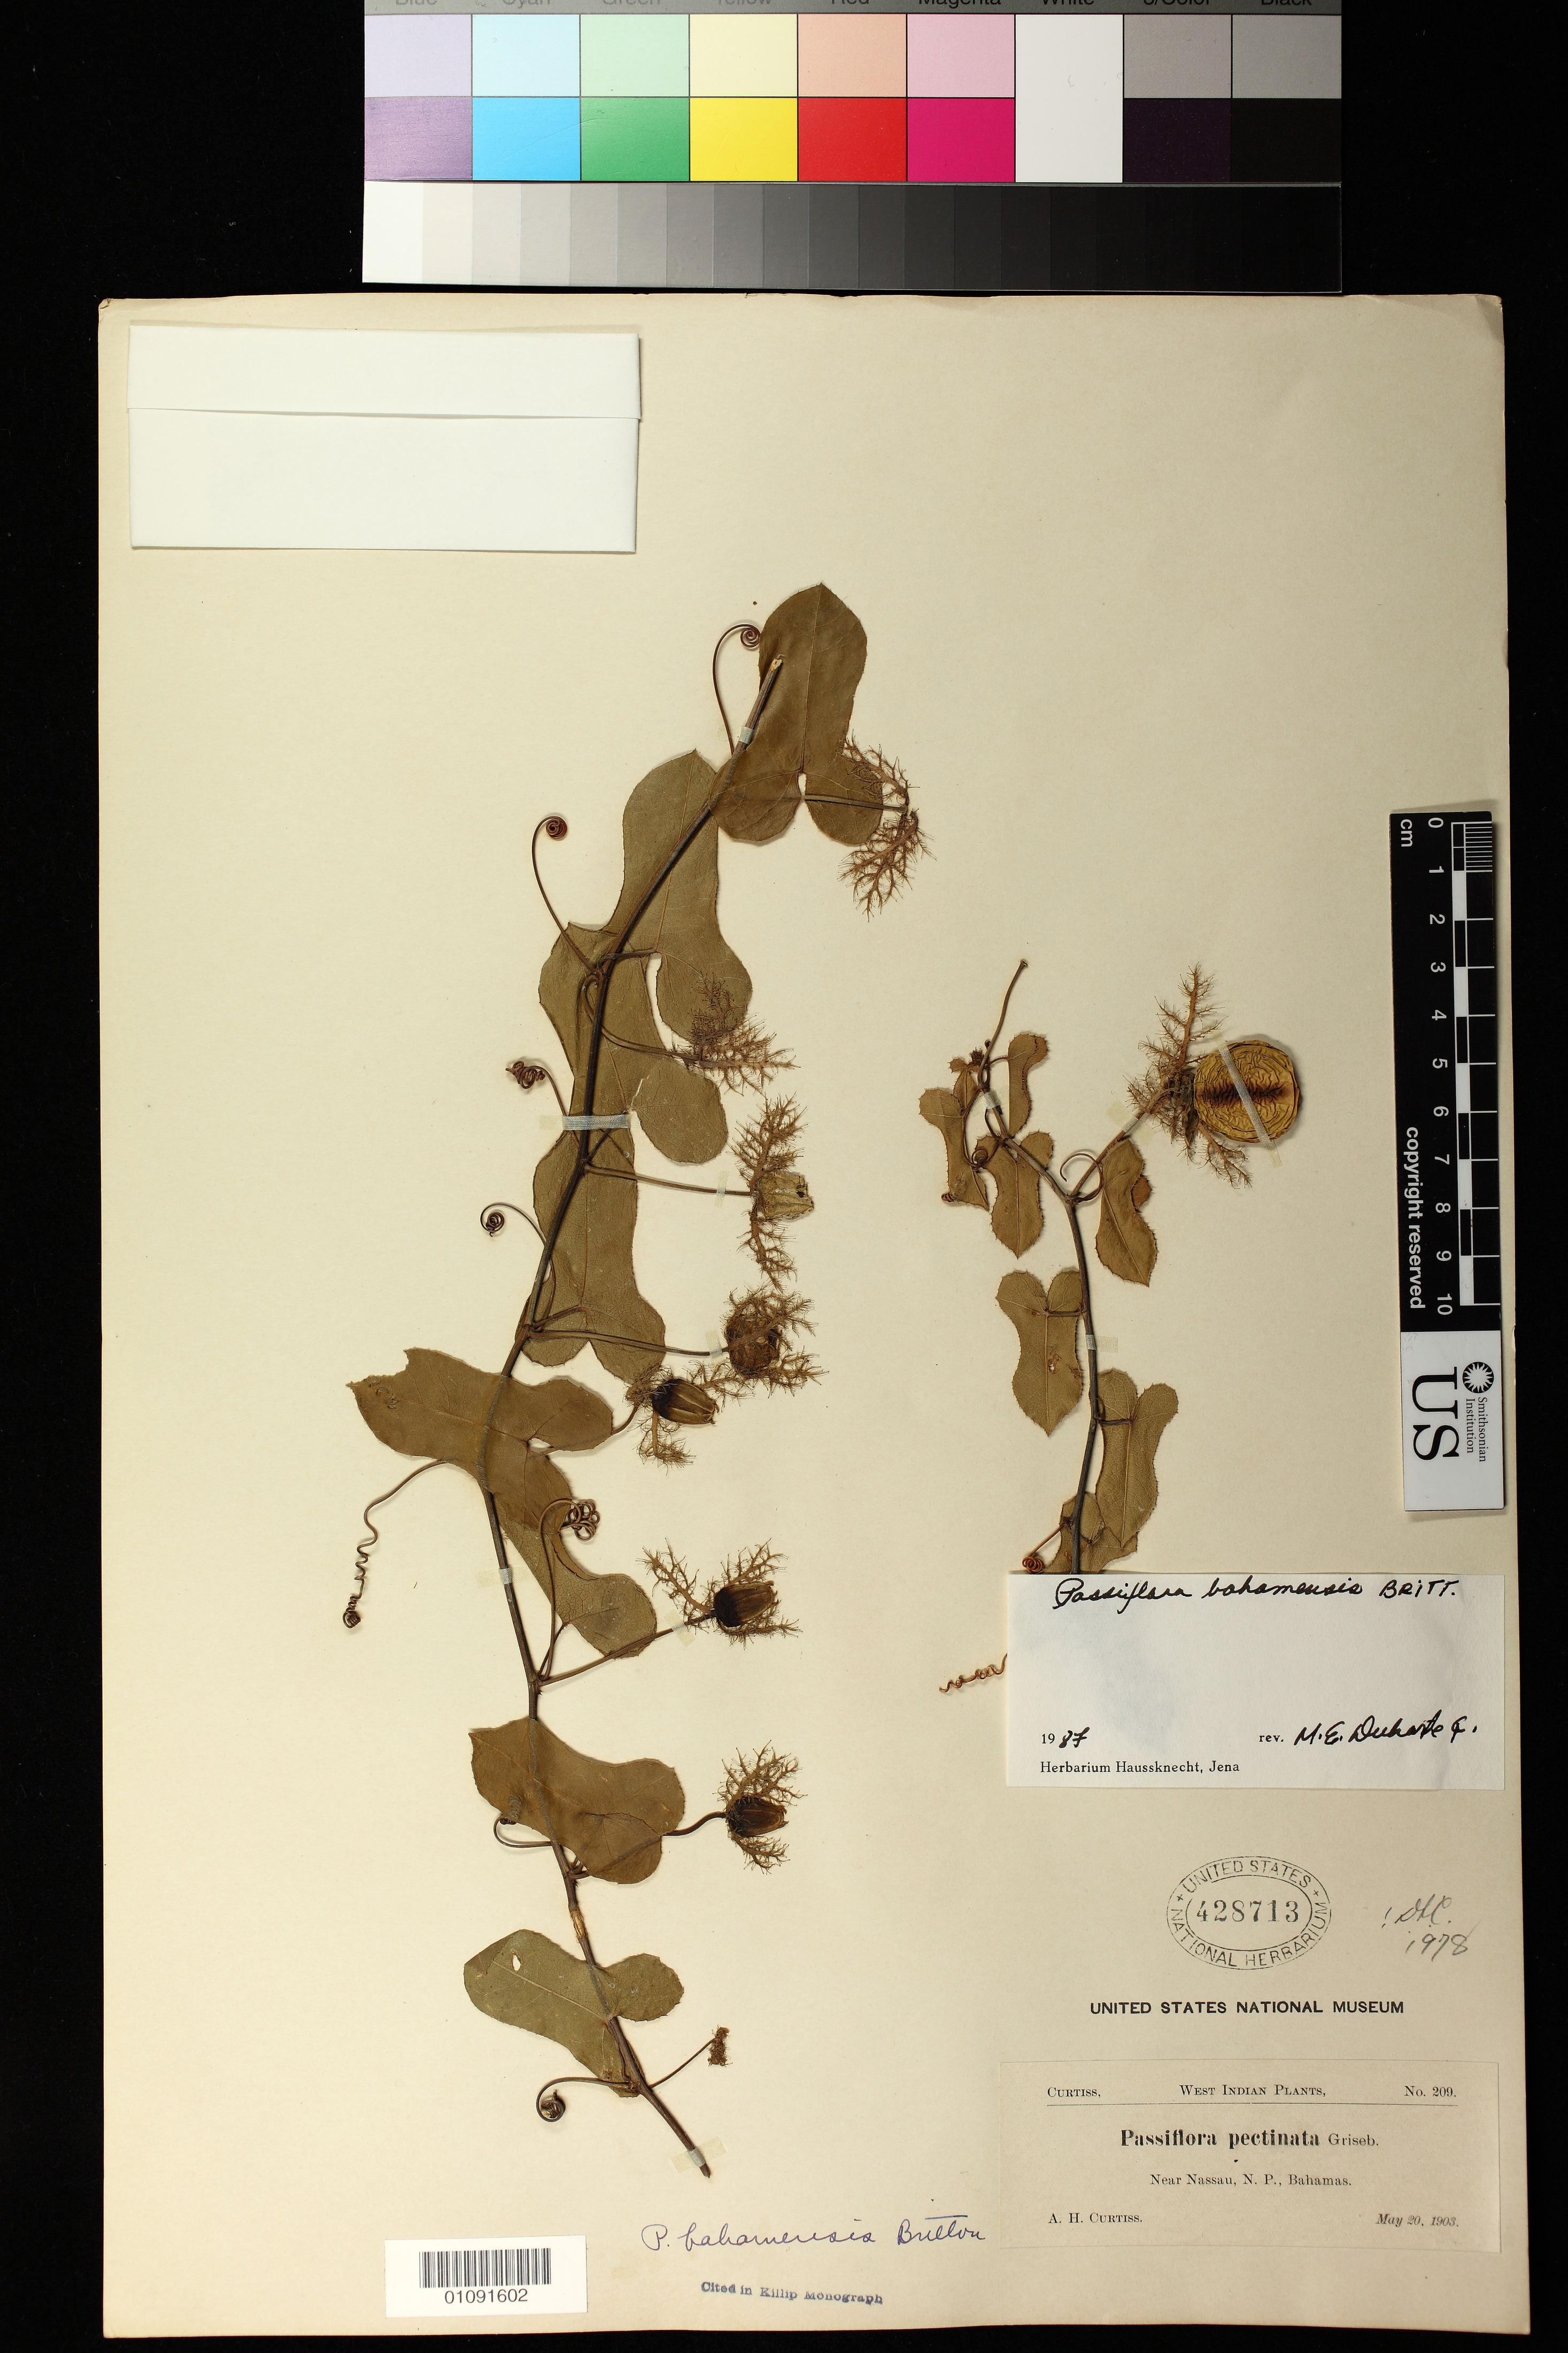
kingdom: Plantae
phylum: Tracheophyta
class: Magnoliopsida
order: Malpighiales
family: Passifloraceae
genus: Passiflora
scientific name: Passiflora bahamensis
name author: Britton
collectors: A. H. Curtiss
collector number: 209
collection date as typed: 20 May 1903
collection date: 1903-05-20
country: Bahamas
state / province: New Providence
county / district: Nassau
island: New Providence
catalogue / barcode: US 428713